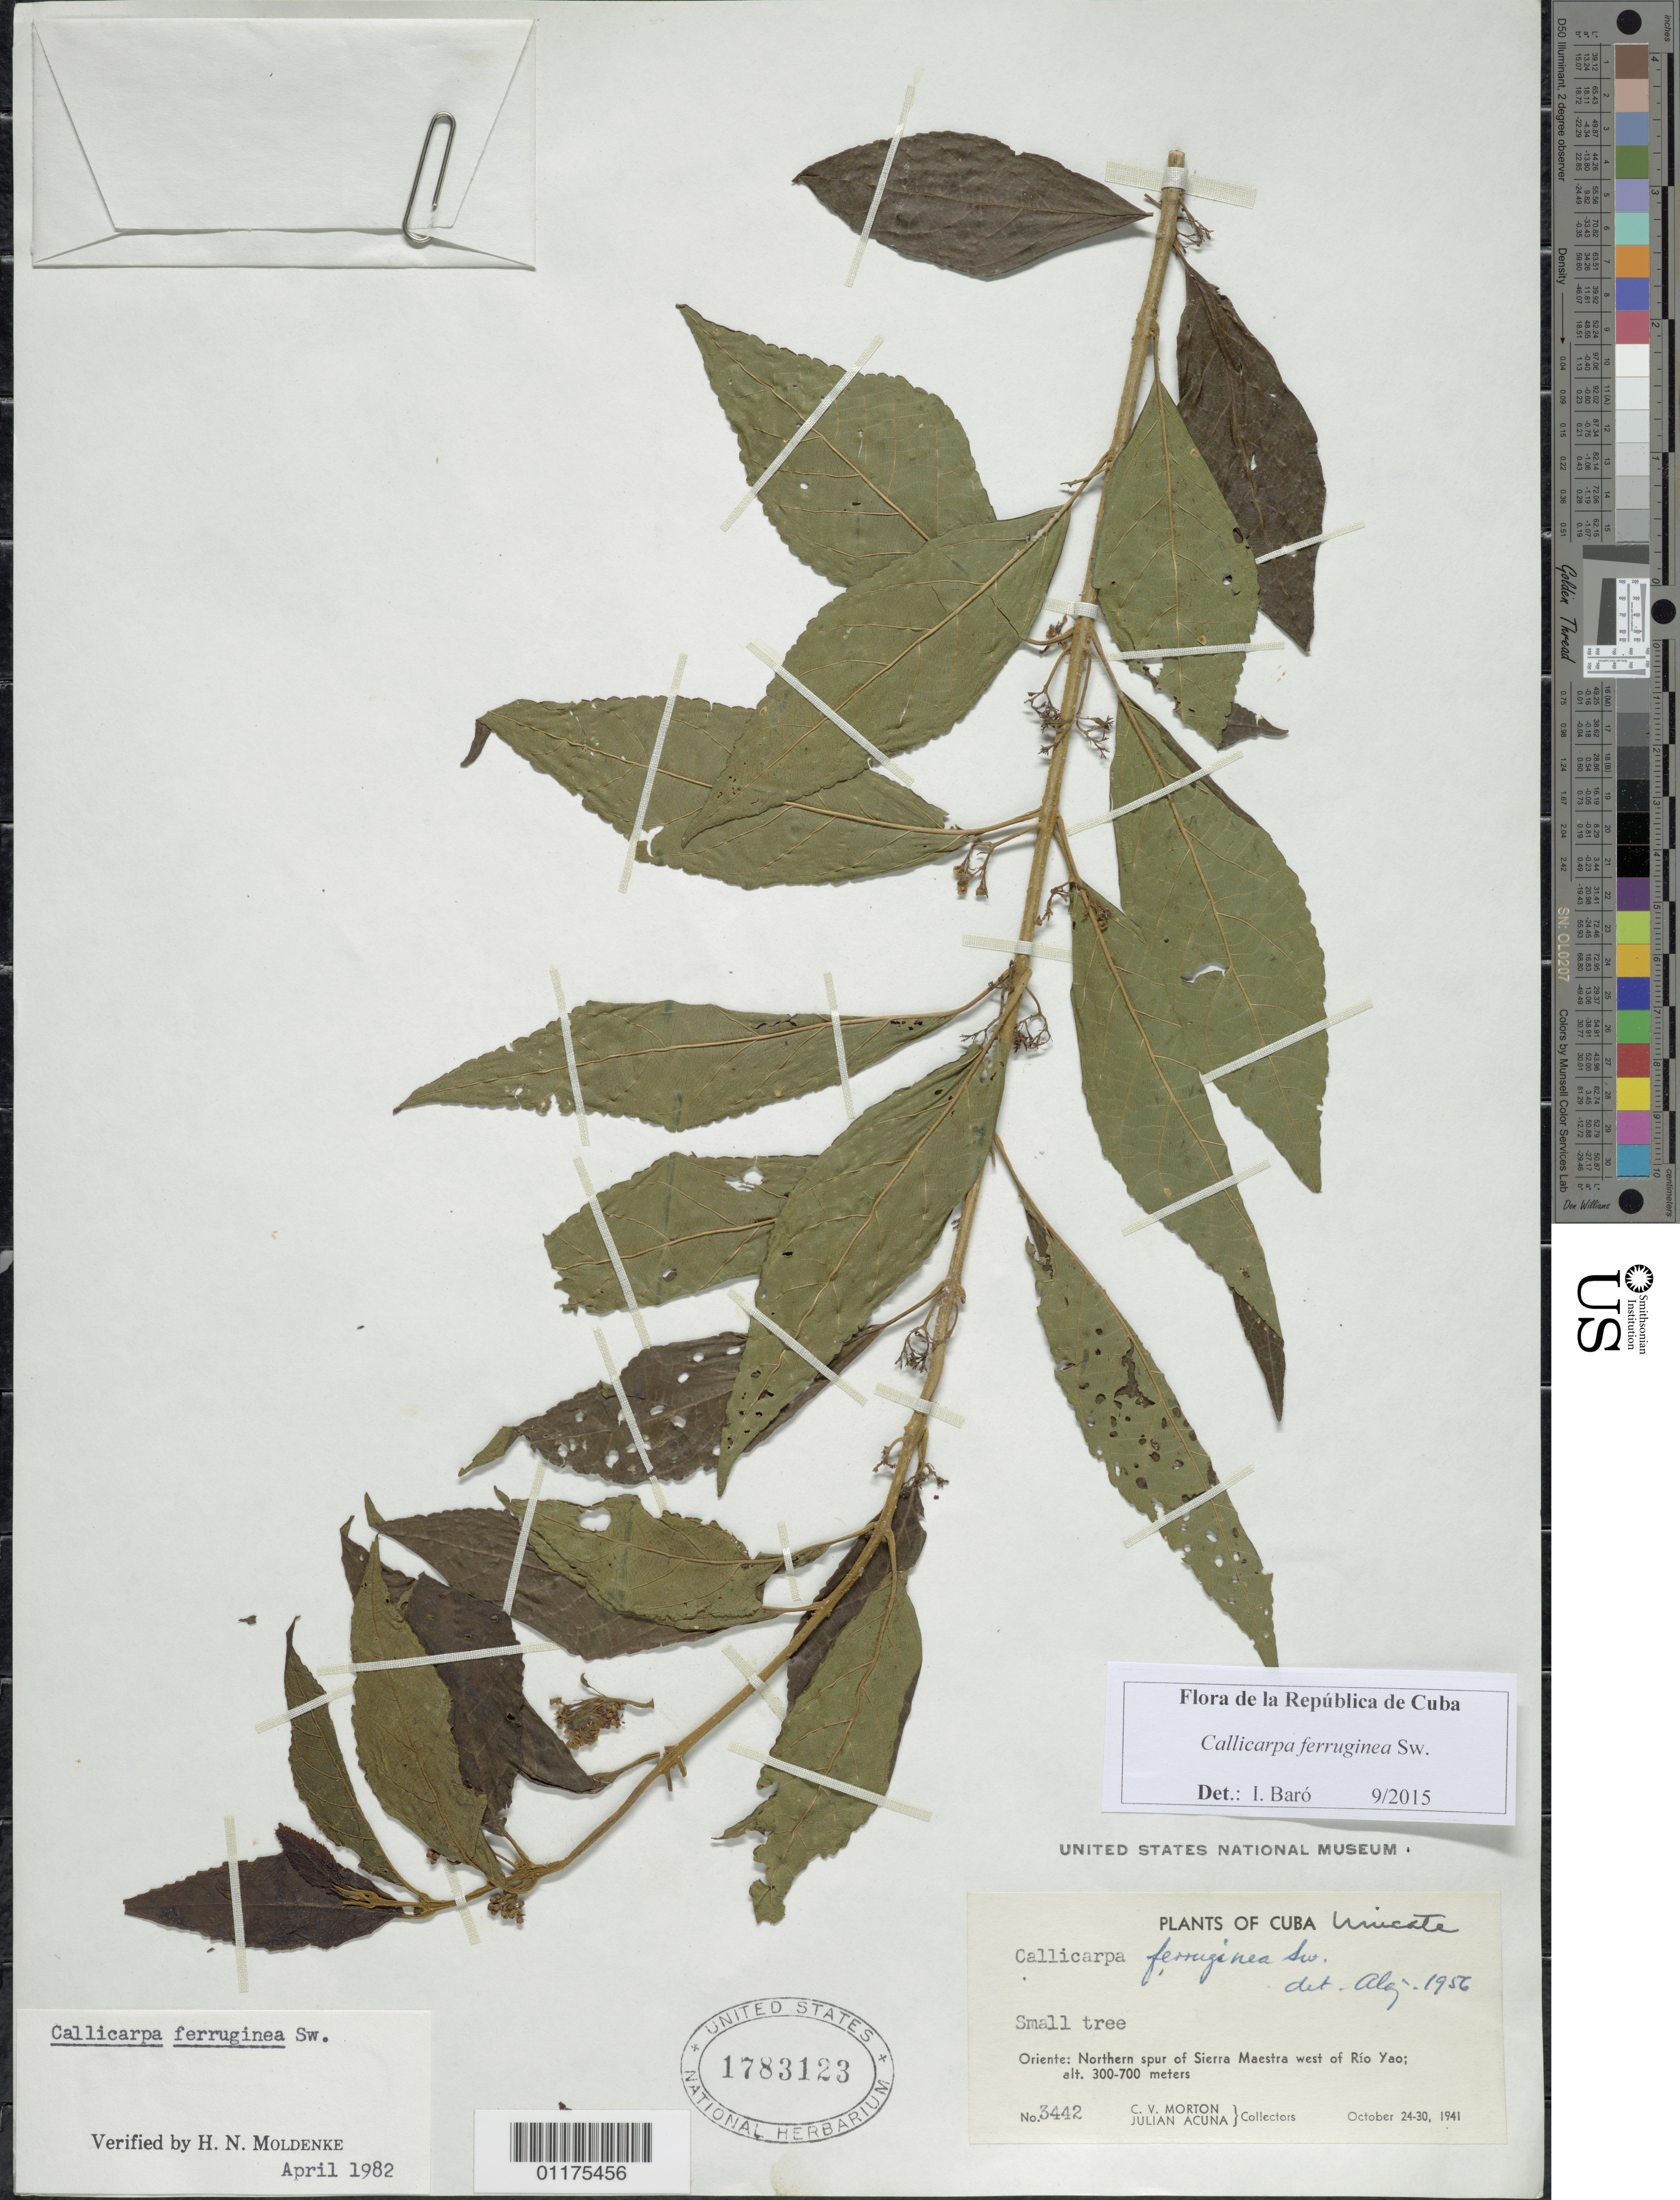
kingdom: Plantae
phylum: Tracheophyta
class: Magnoliopsida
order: Lamiales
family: Lamiaceae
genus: Callicarpa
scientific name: Callicarpa ferruginea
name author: Sw.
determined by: Baró Oliedo, I.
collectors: C. V. Morton & J. Acuña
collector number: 3442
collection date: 1941-10-24/1941-10-30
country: Cuba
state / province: Granma / Santiago de Cuba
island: Cuba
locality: Oriente [Granma / Santiago de Cuba]. Northern spur of Sierra Maestra, W of Rio Yao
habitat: Mountain spur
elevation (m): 300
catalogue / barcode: US 1783123